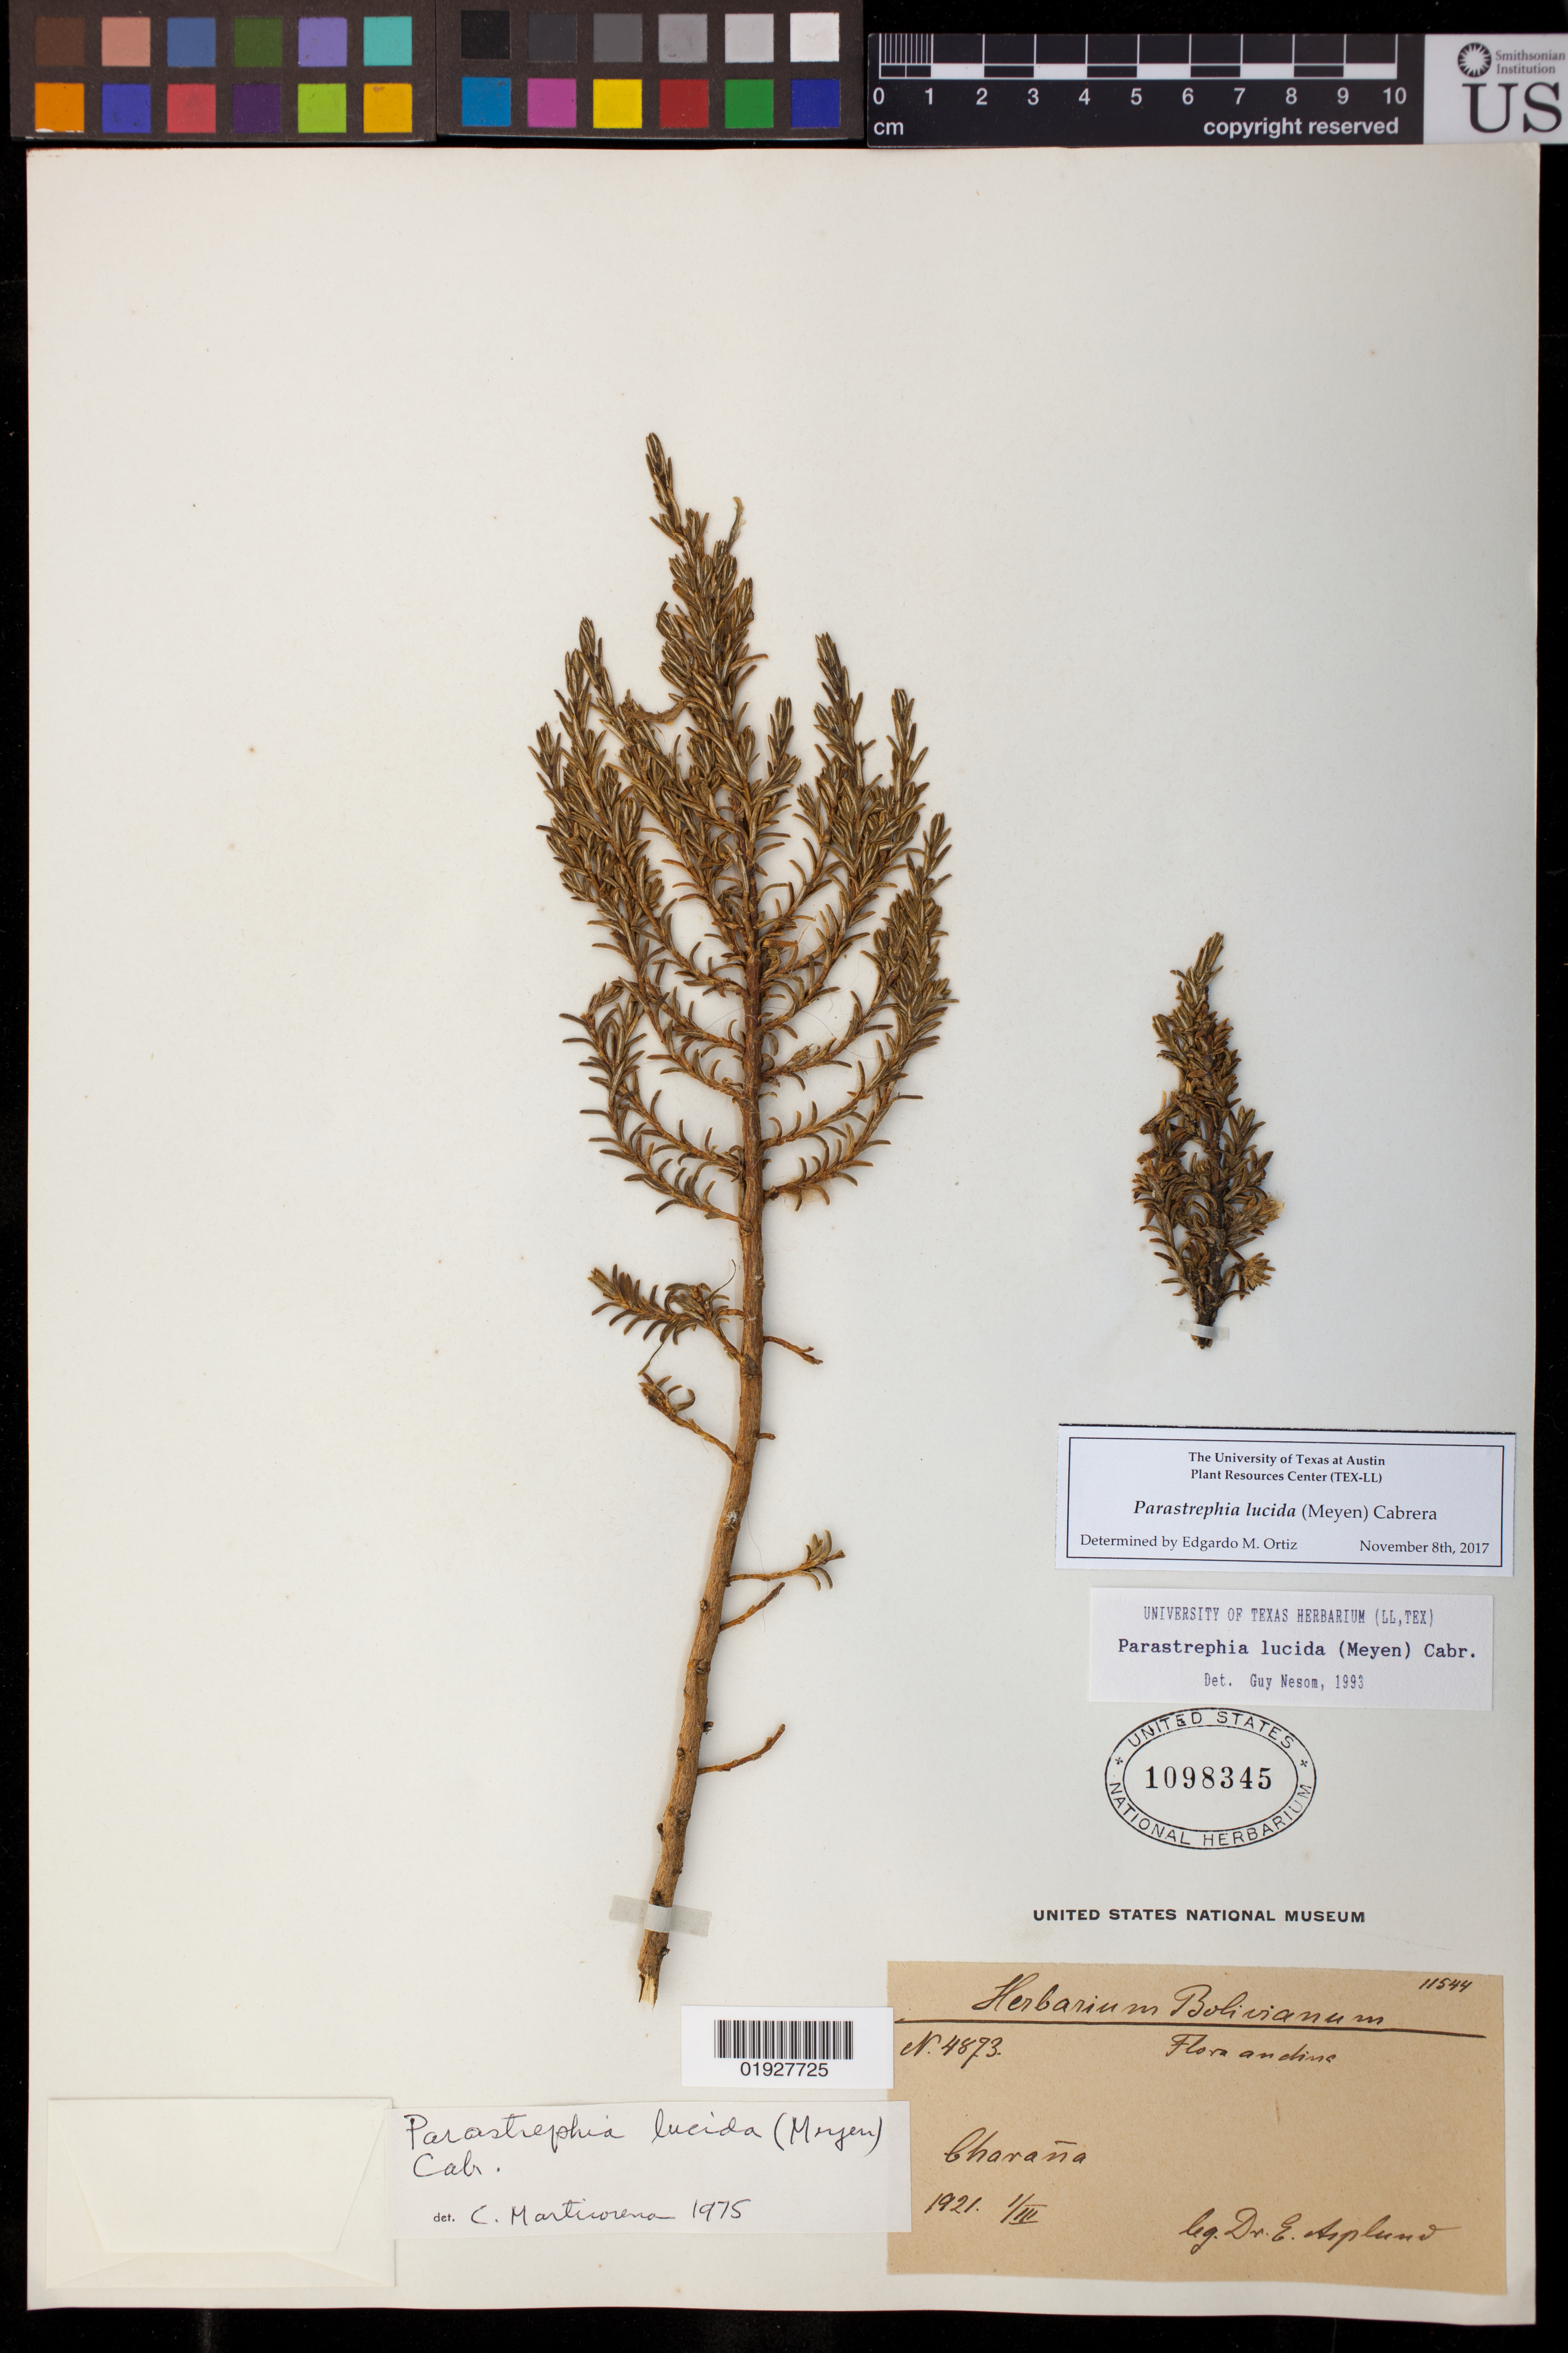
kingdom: Plantae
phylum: Tracheophyta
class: Magnoliopsida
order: Asterales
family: Asteraceae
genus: Parastrephia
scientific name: Parastrephia lucida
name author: (Meyen) Cabrera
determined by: Ortiz, E. M.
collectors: E. Asplund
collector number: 4893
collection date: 1921-03-01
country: Bolivia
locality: Charaña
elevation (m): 4000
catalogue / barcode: US 1098345